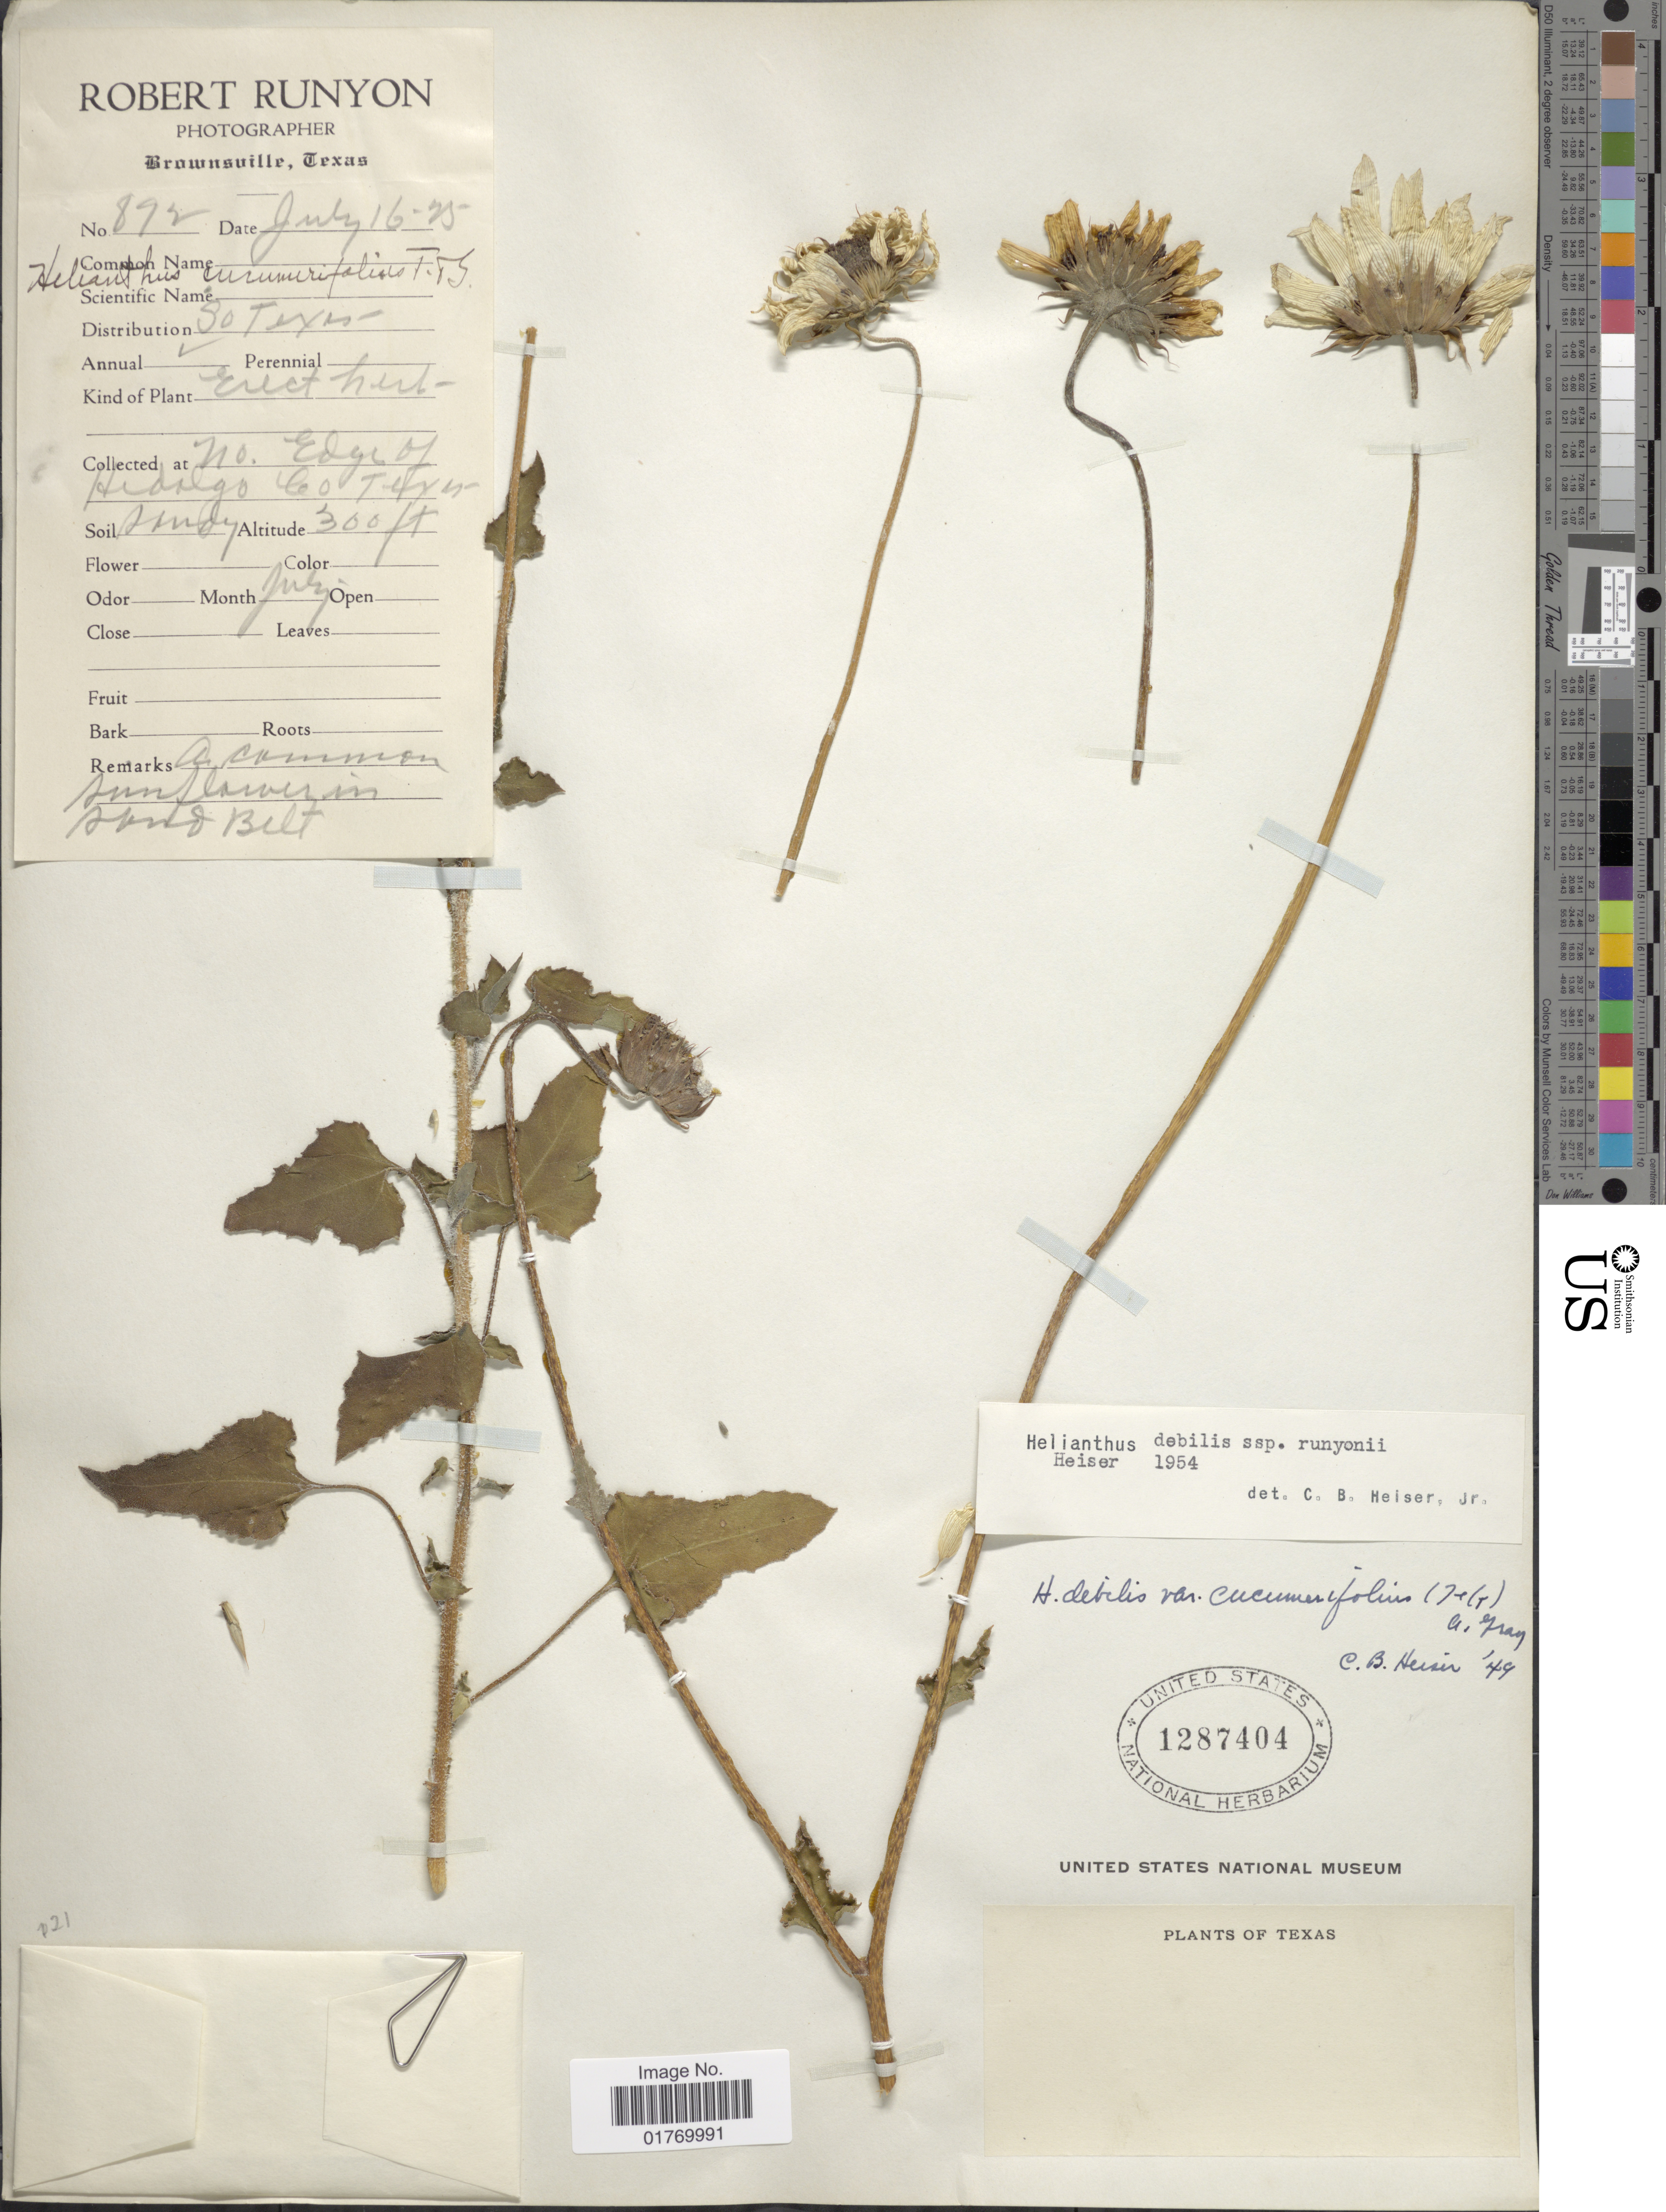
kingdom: Plantae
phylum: Tracheophyta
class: Magnoliopsida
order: Asterales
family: Asteraceae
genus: Helianthus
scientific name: Helianthus debilis subsp. runyoni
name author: Heiser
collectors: R. Runyon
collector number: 892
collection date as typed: Transcribed d/m/y: 16/7/25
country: United States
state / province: Texas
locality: Edge of Hedalgo Co. Texas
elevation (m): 91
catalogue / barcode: US 1287404